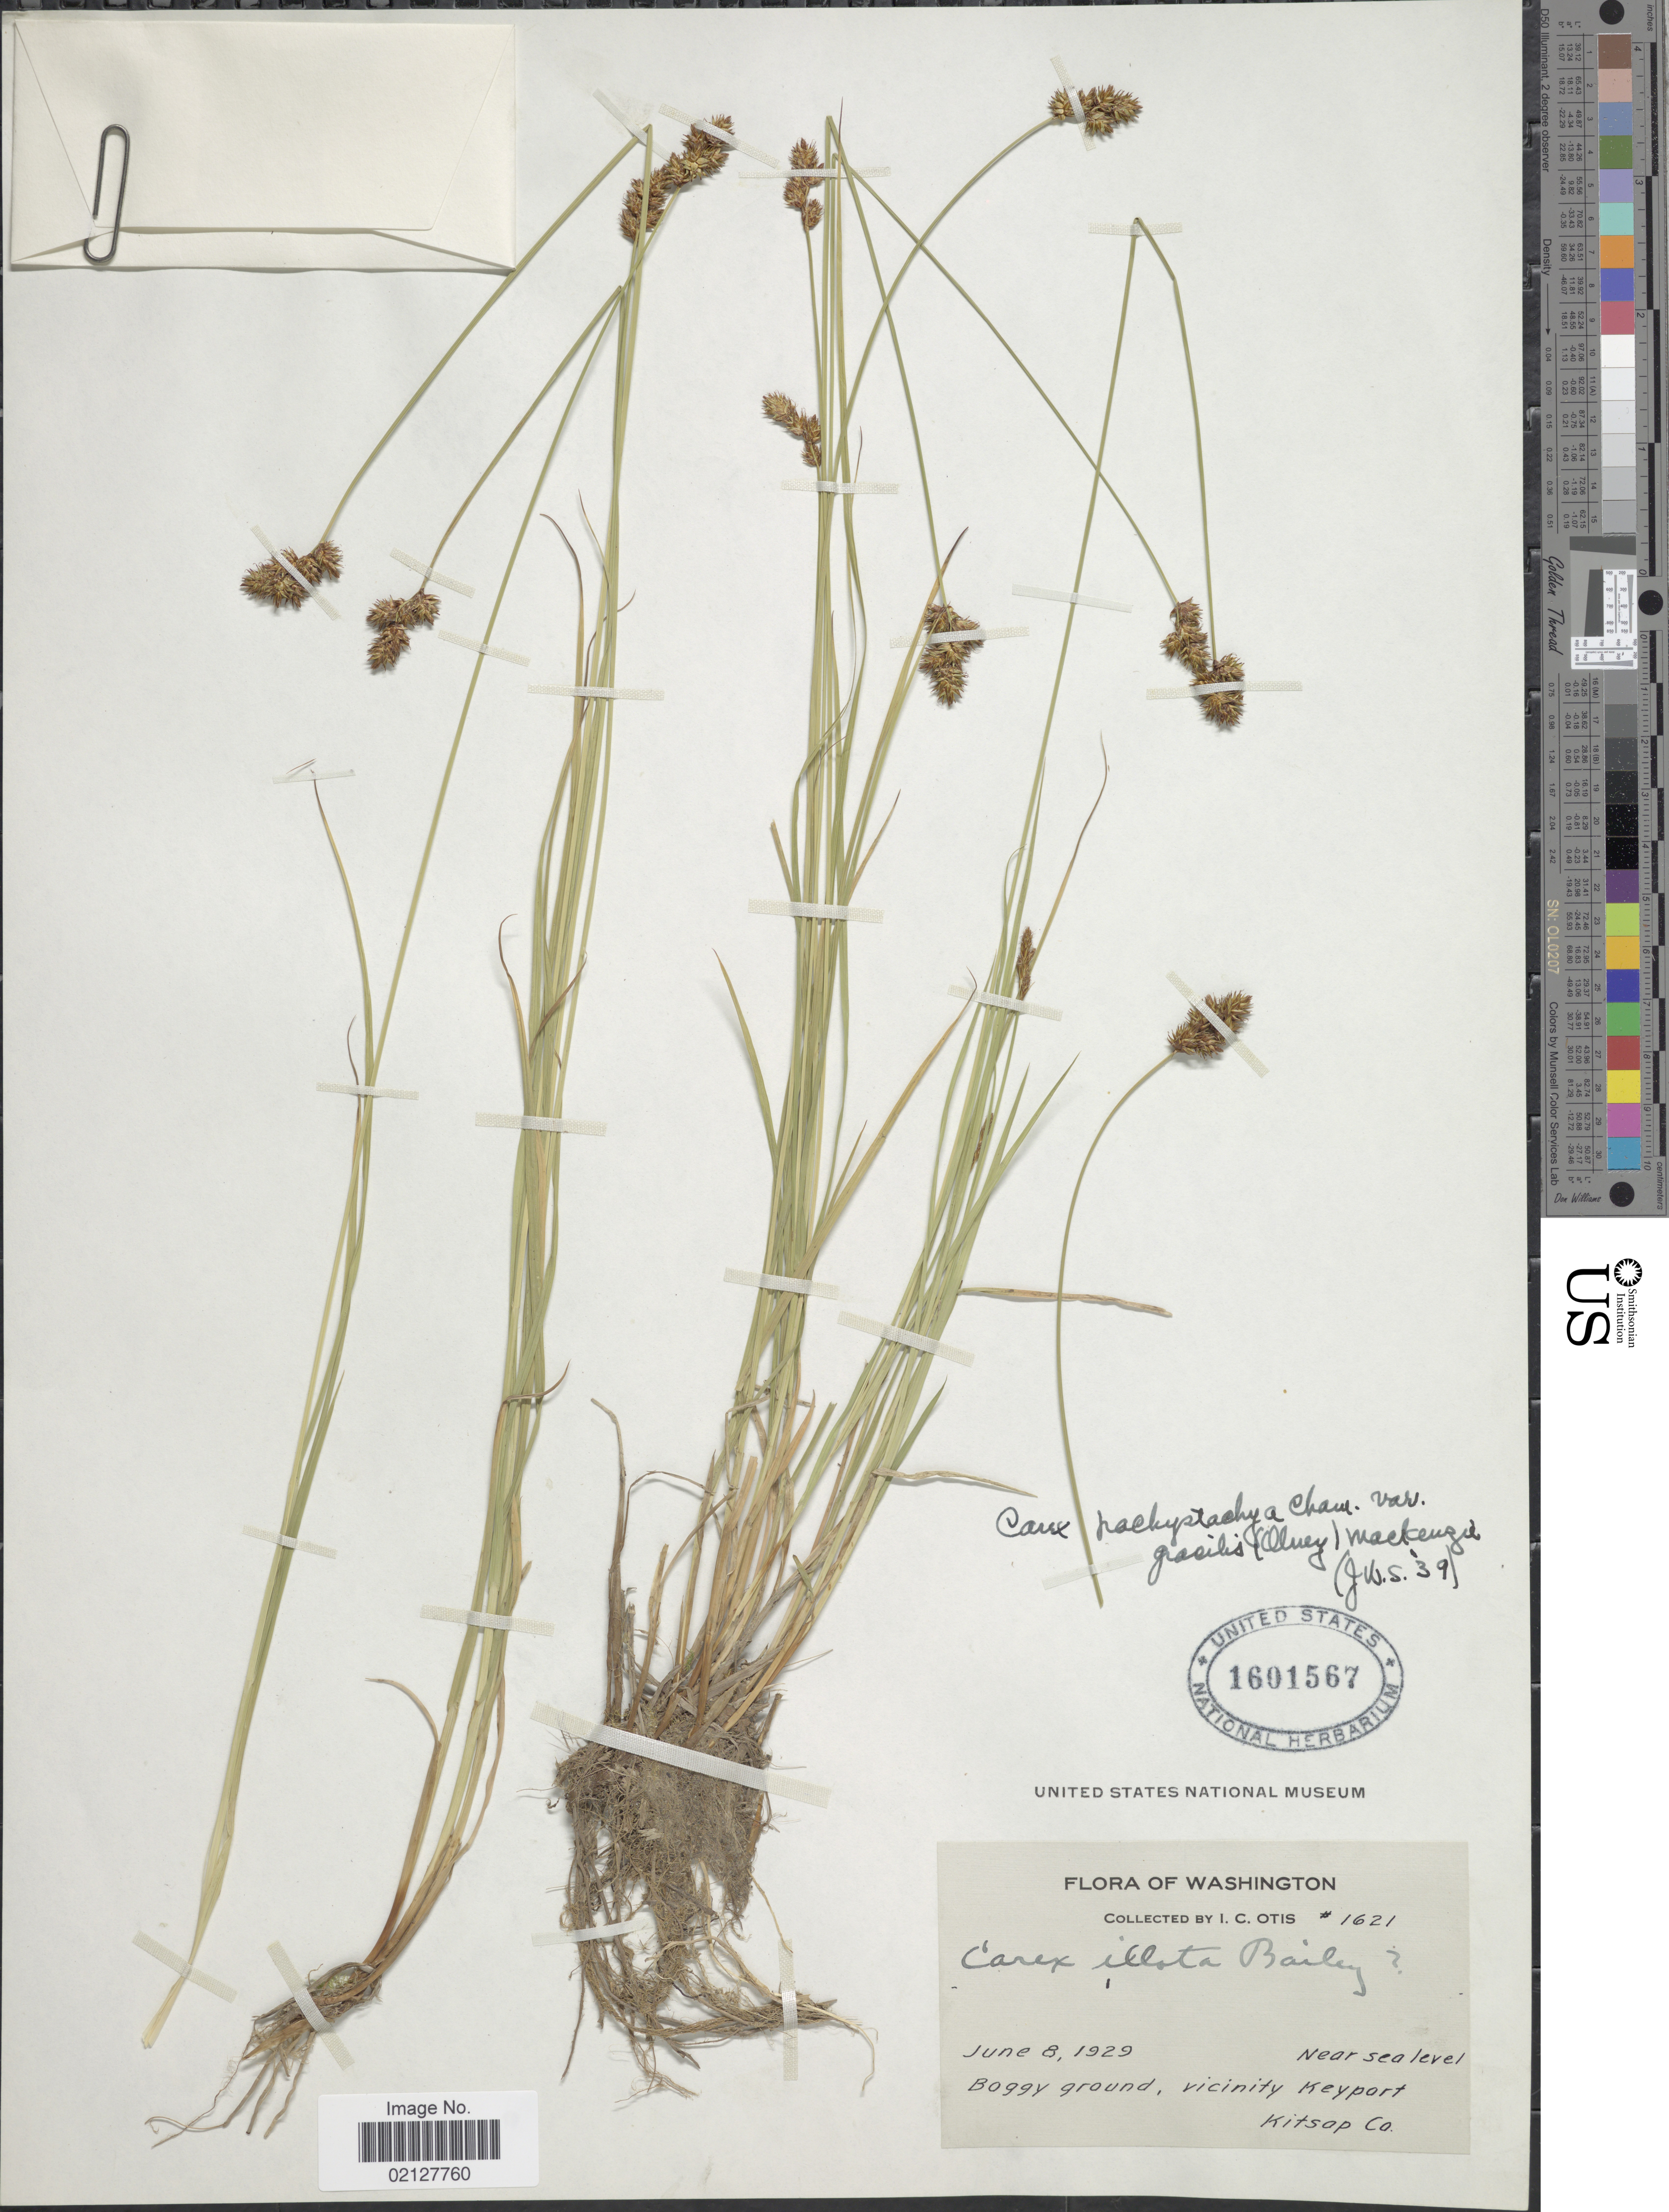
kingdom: Plantae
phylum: Tracheophyta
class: Liliopsida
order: Poales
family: Cyperaceae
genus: Carex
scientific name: Carex pachystachya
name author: Cham. ex Steud.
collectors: I. C. Otis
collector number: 1621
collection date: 1929-06-08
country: United States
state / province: Washington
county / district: Kitsap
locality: Boggy ground, vicinity Keyport, Kitsap Co.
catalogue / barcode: US 1601567